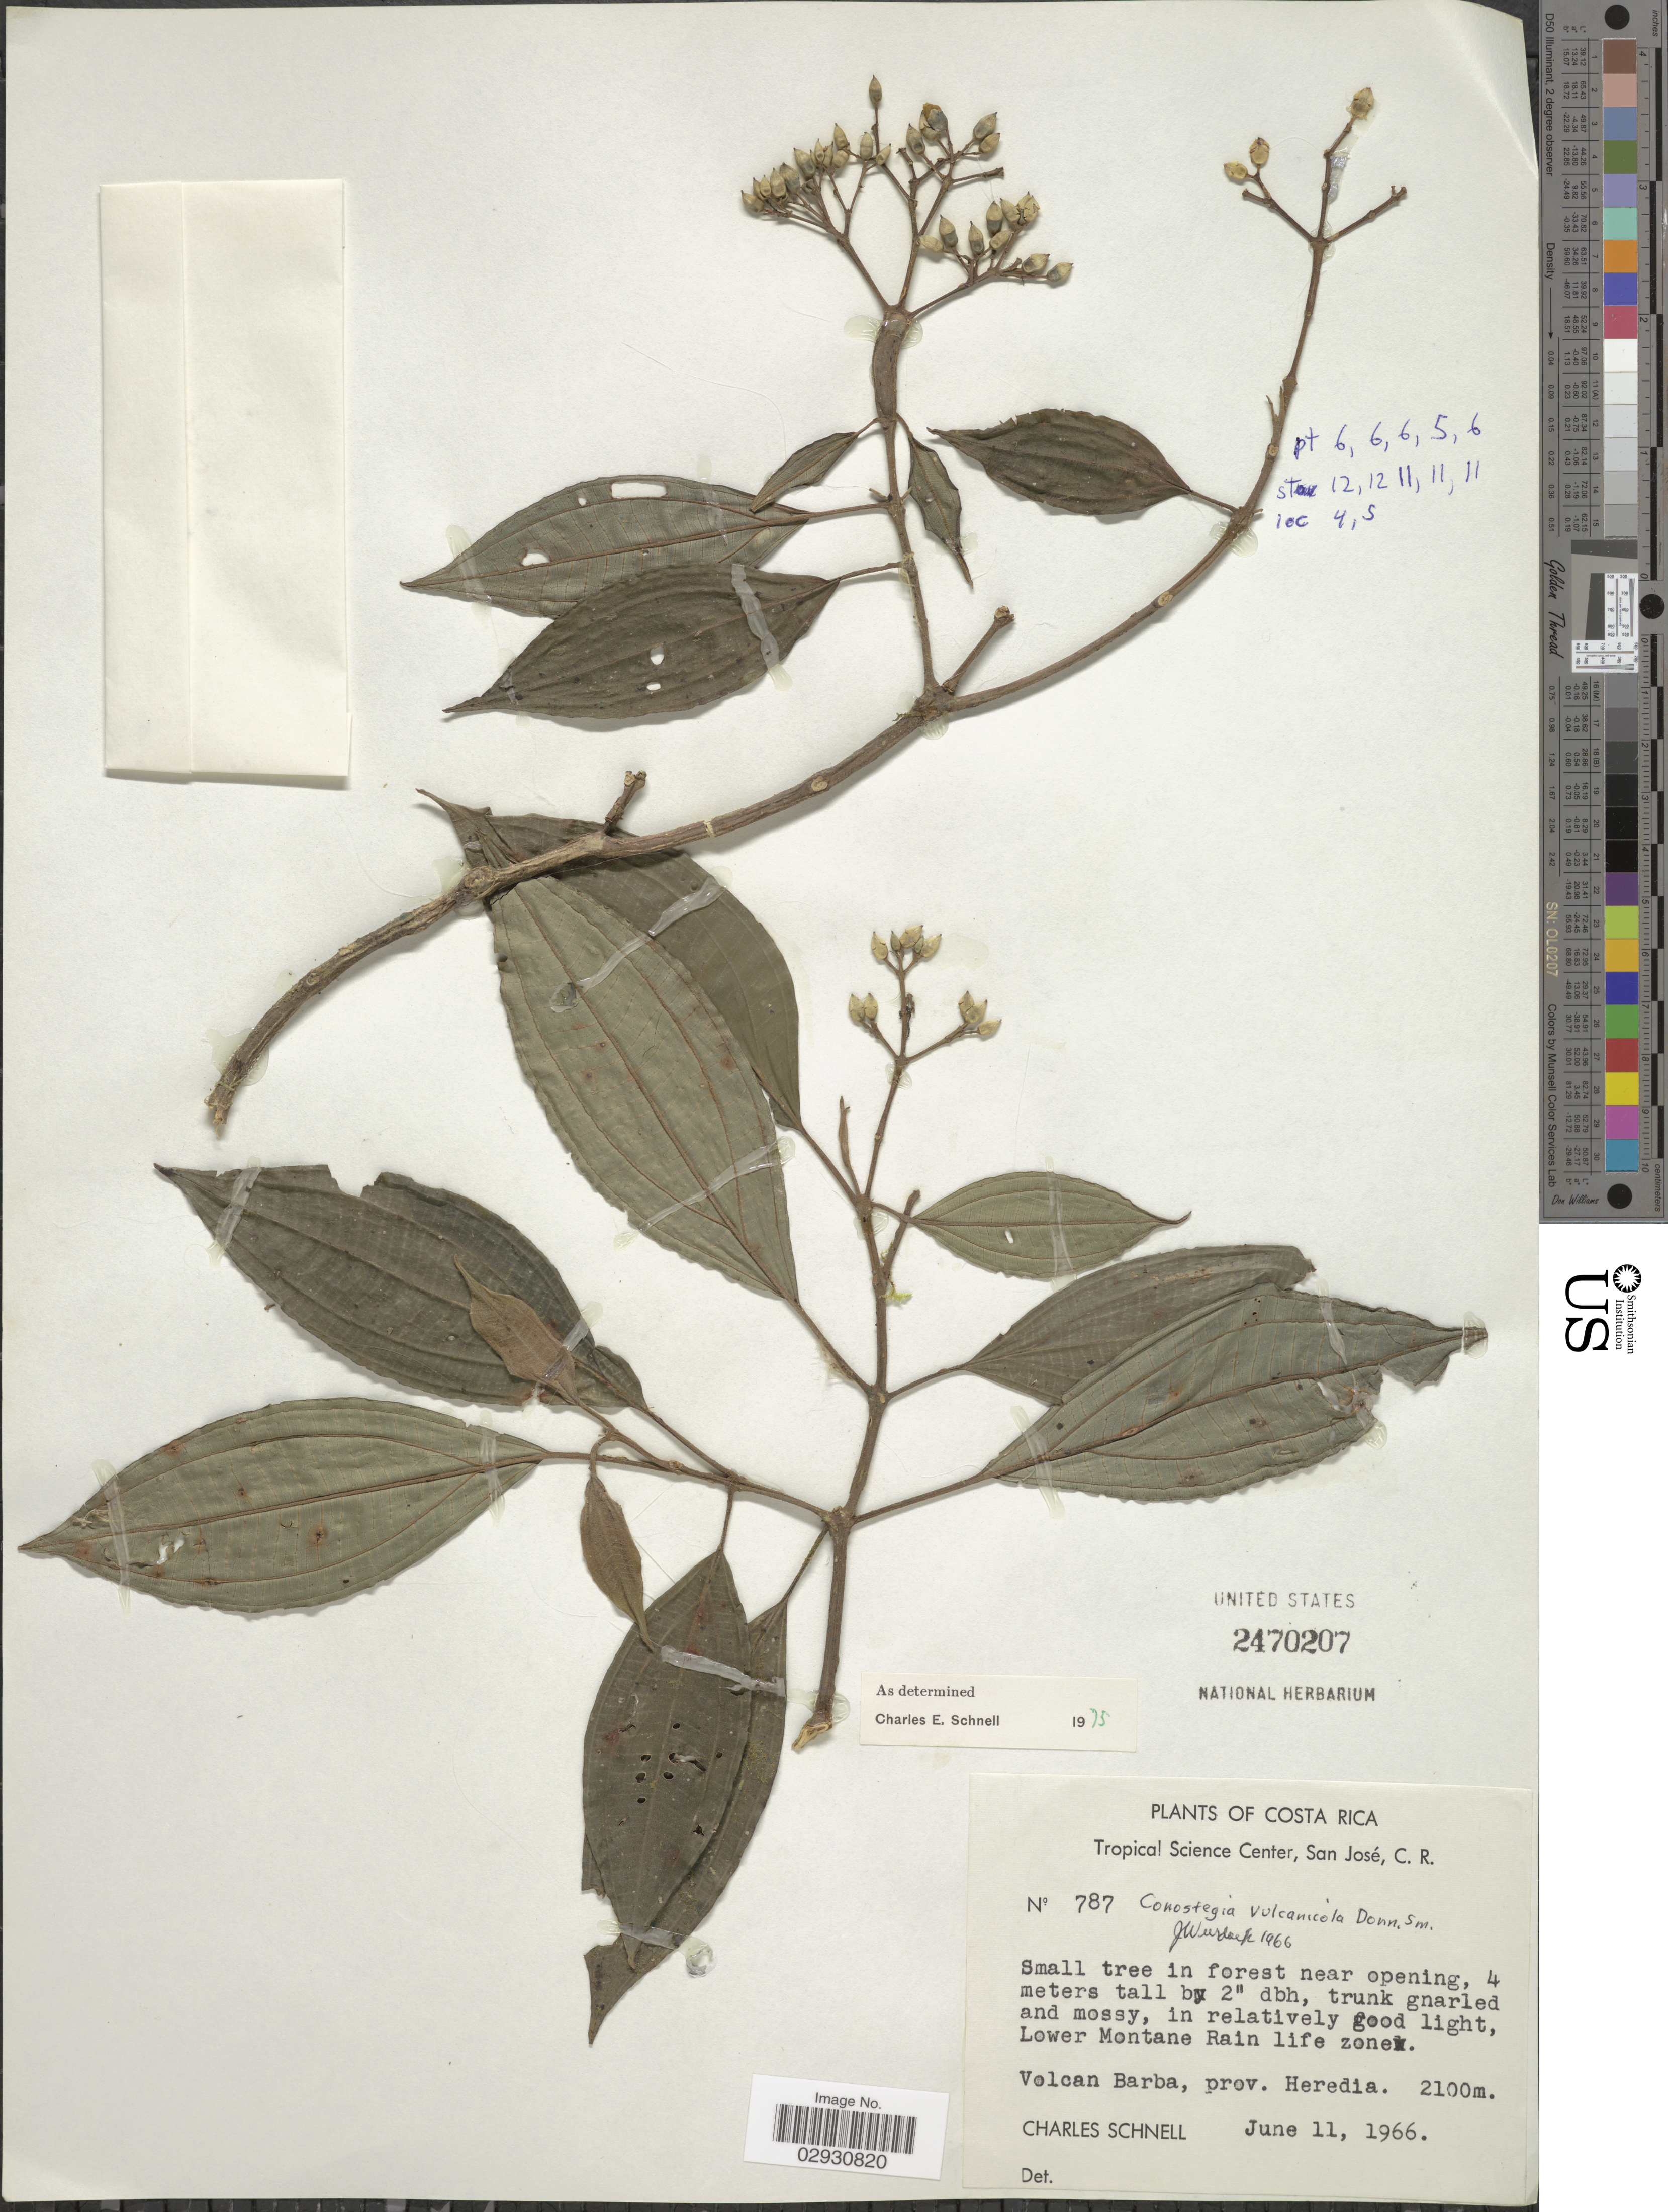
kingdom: Plantae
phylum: Tracheophyta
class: Magnoliopsida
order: Myrtales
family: Melastomataceae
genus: Conostegia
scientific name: Conostegia vulcanicola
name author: Donn. Sm.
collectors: C. Schnell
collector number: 787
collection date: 1966-06-11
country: Costa Rica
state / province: Heredia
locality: Lower Montane Rain life zone. Volcan Barba, prov. Heredia.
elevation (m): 2100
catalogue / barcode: US 2470207